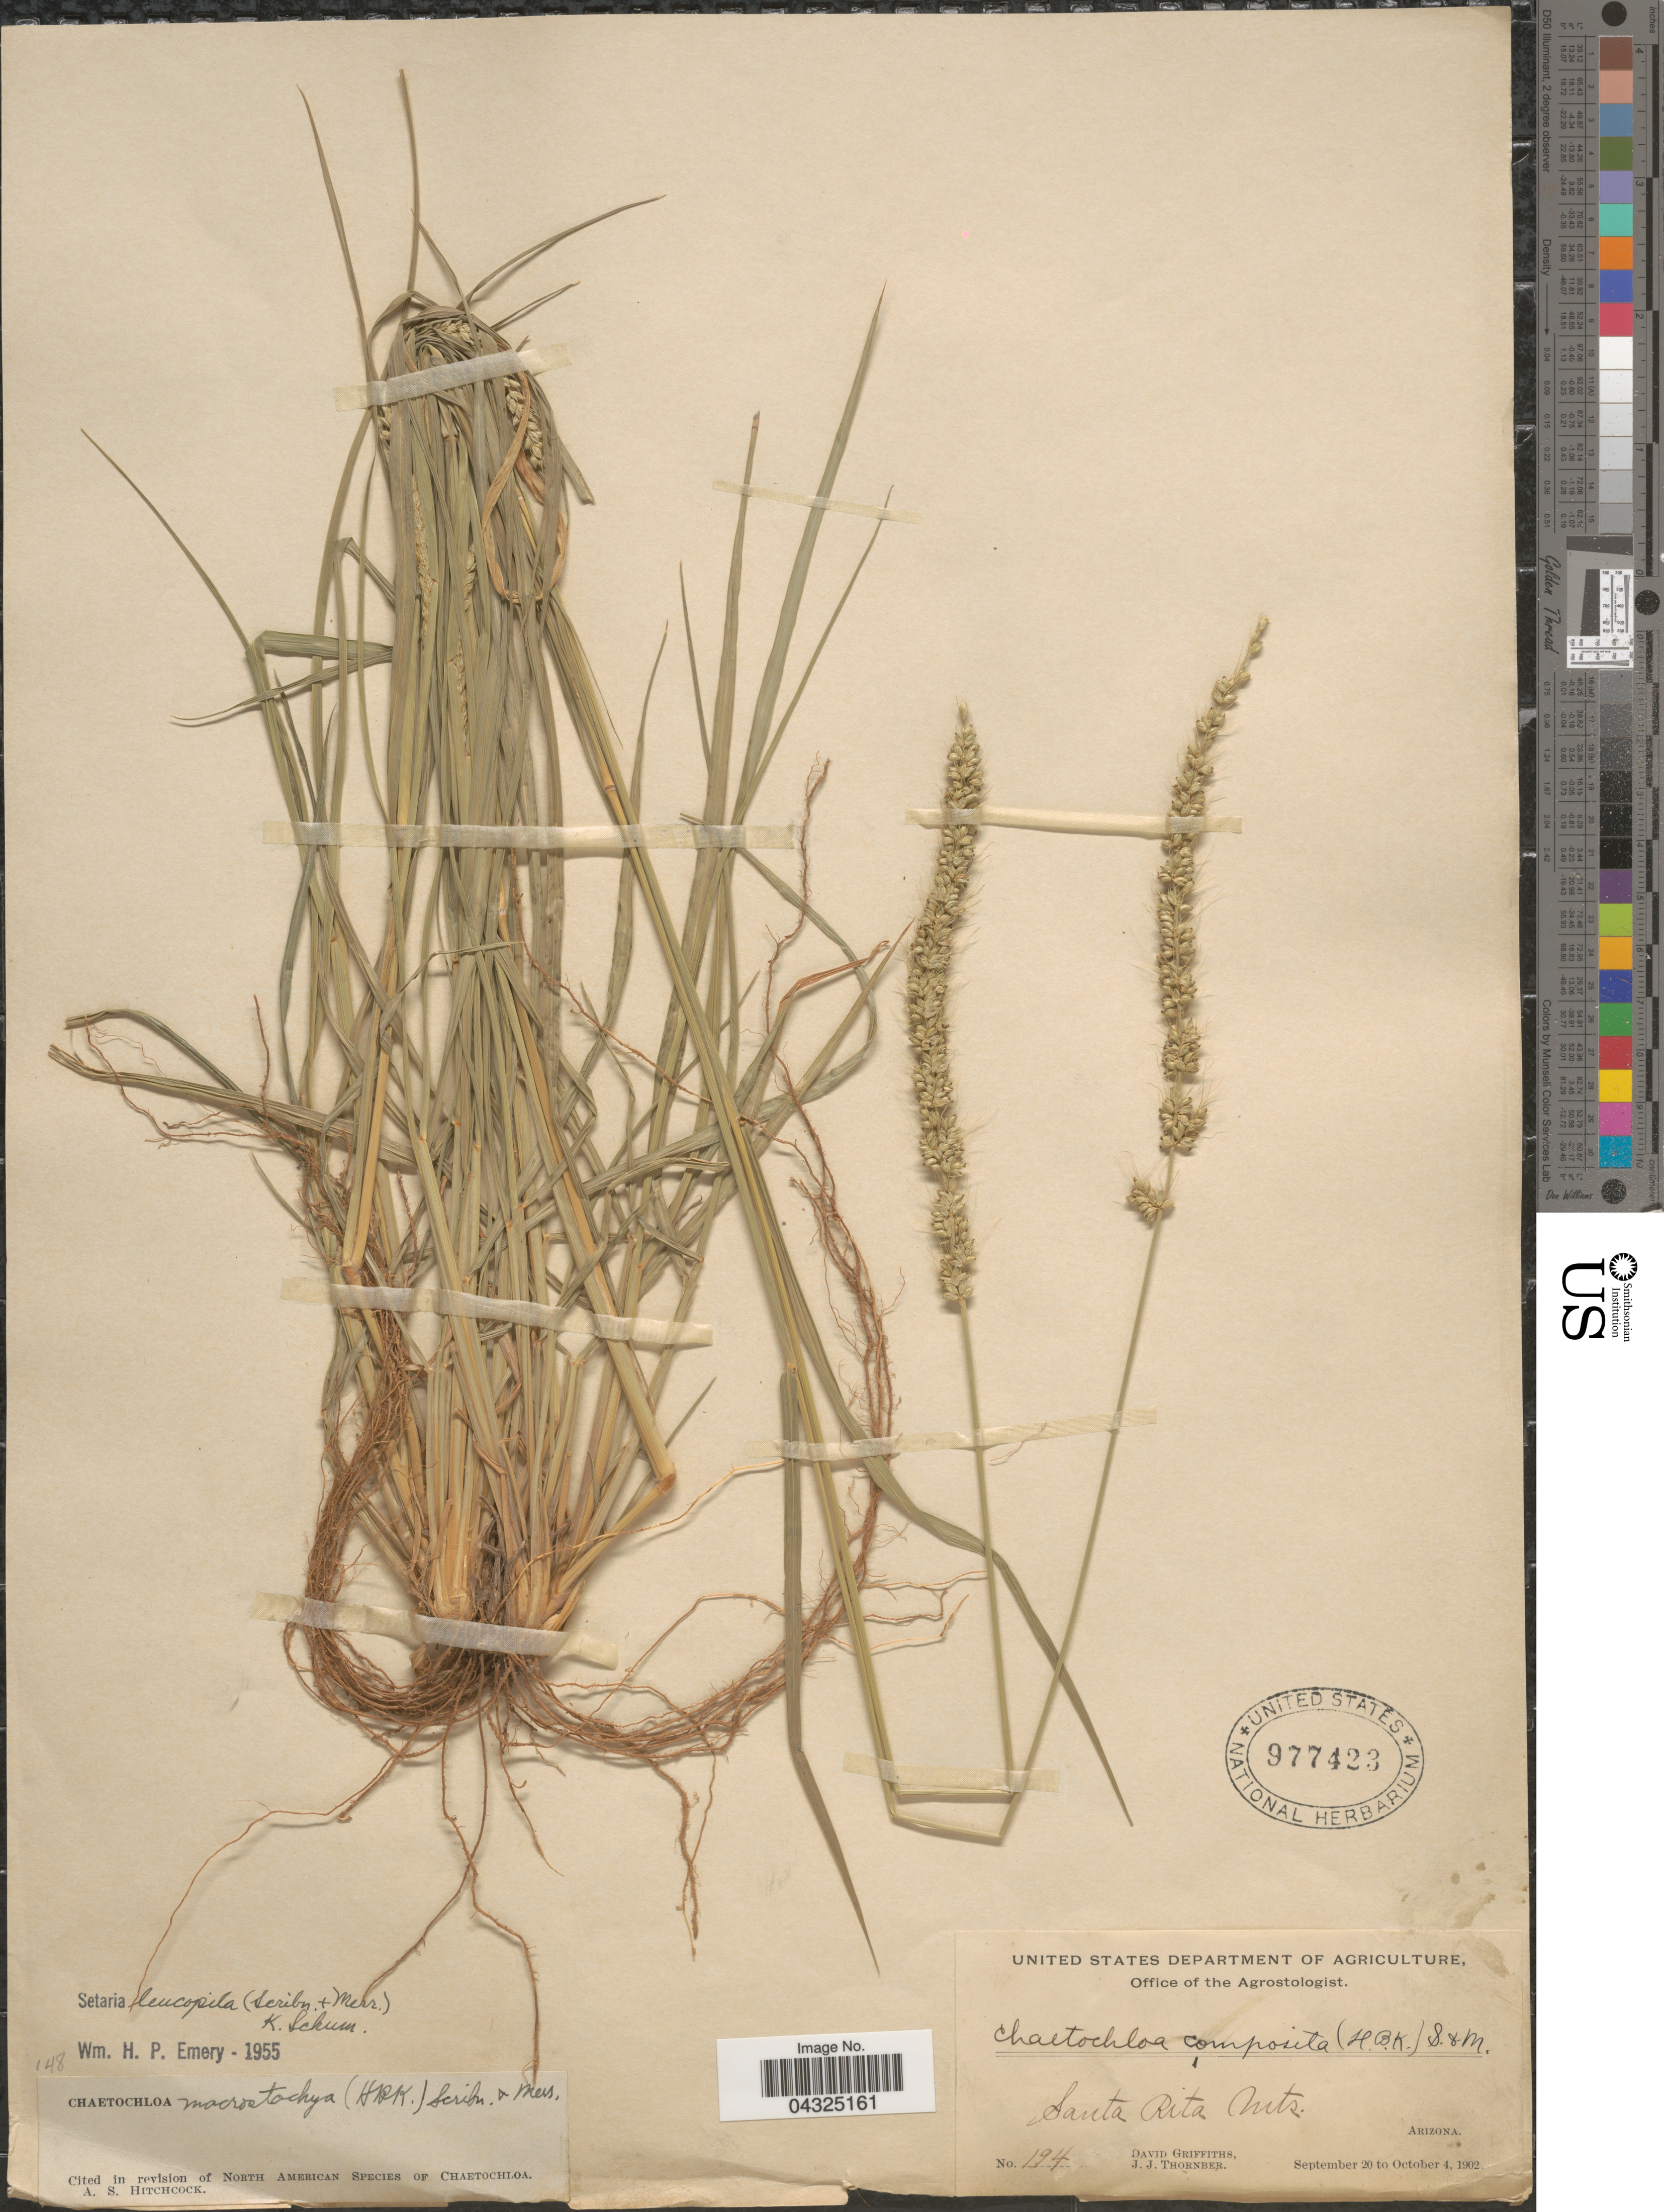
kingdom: Plantae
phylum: Tracheophyta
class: Liliopsida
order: Poales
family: Poaceae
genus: Setaria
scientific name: Setaria leucopila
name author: (Scribn. & Merr.) K. Schum.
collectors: D. Griffiths & J. Thornber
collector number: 194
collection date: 1902-09-20/1902-10-04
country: United States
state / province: Arizona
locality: Santa Rita Mts.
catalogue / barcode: US 977423